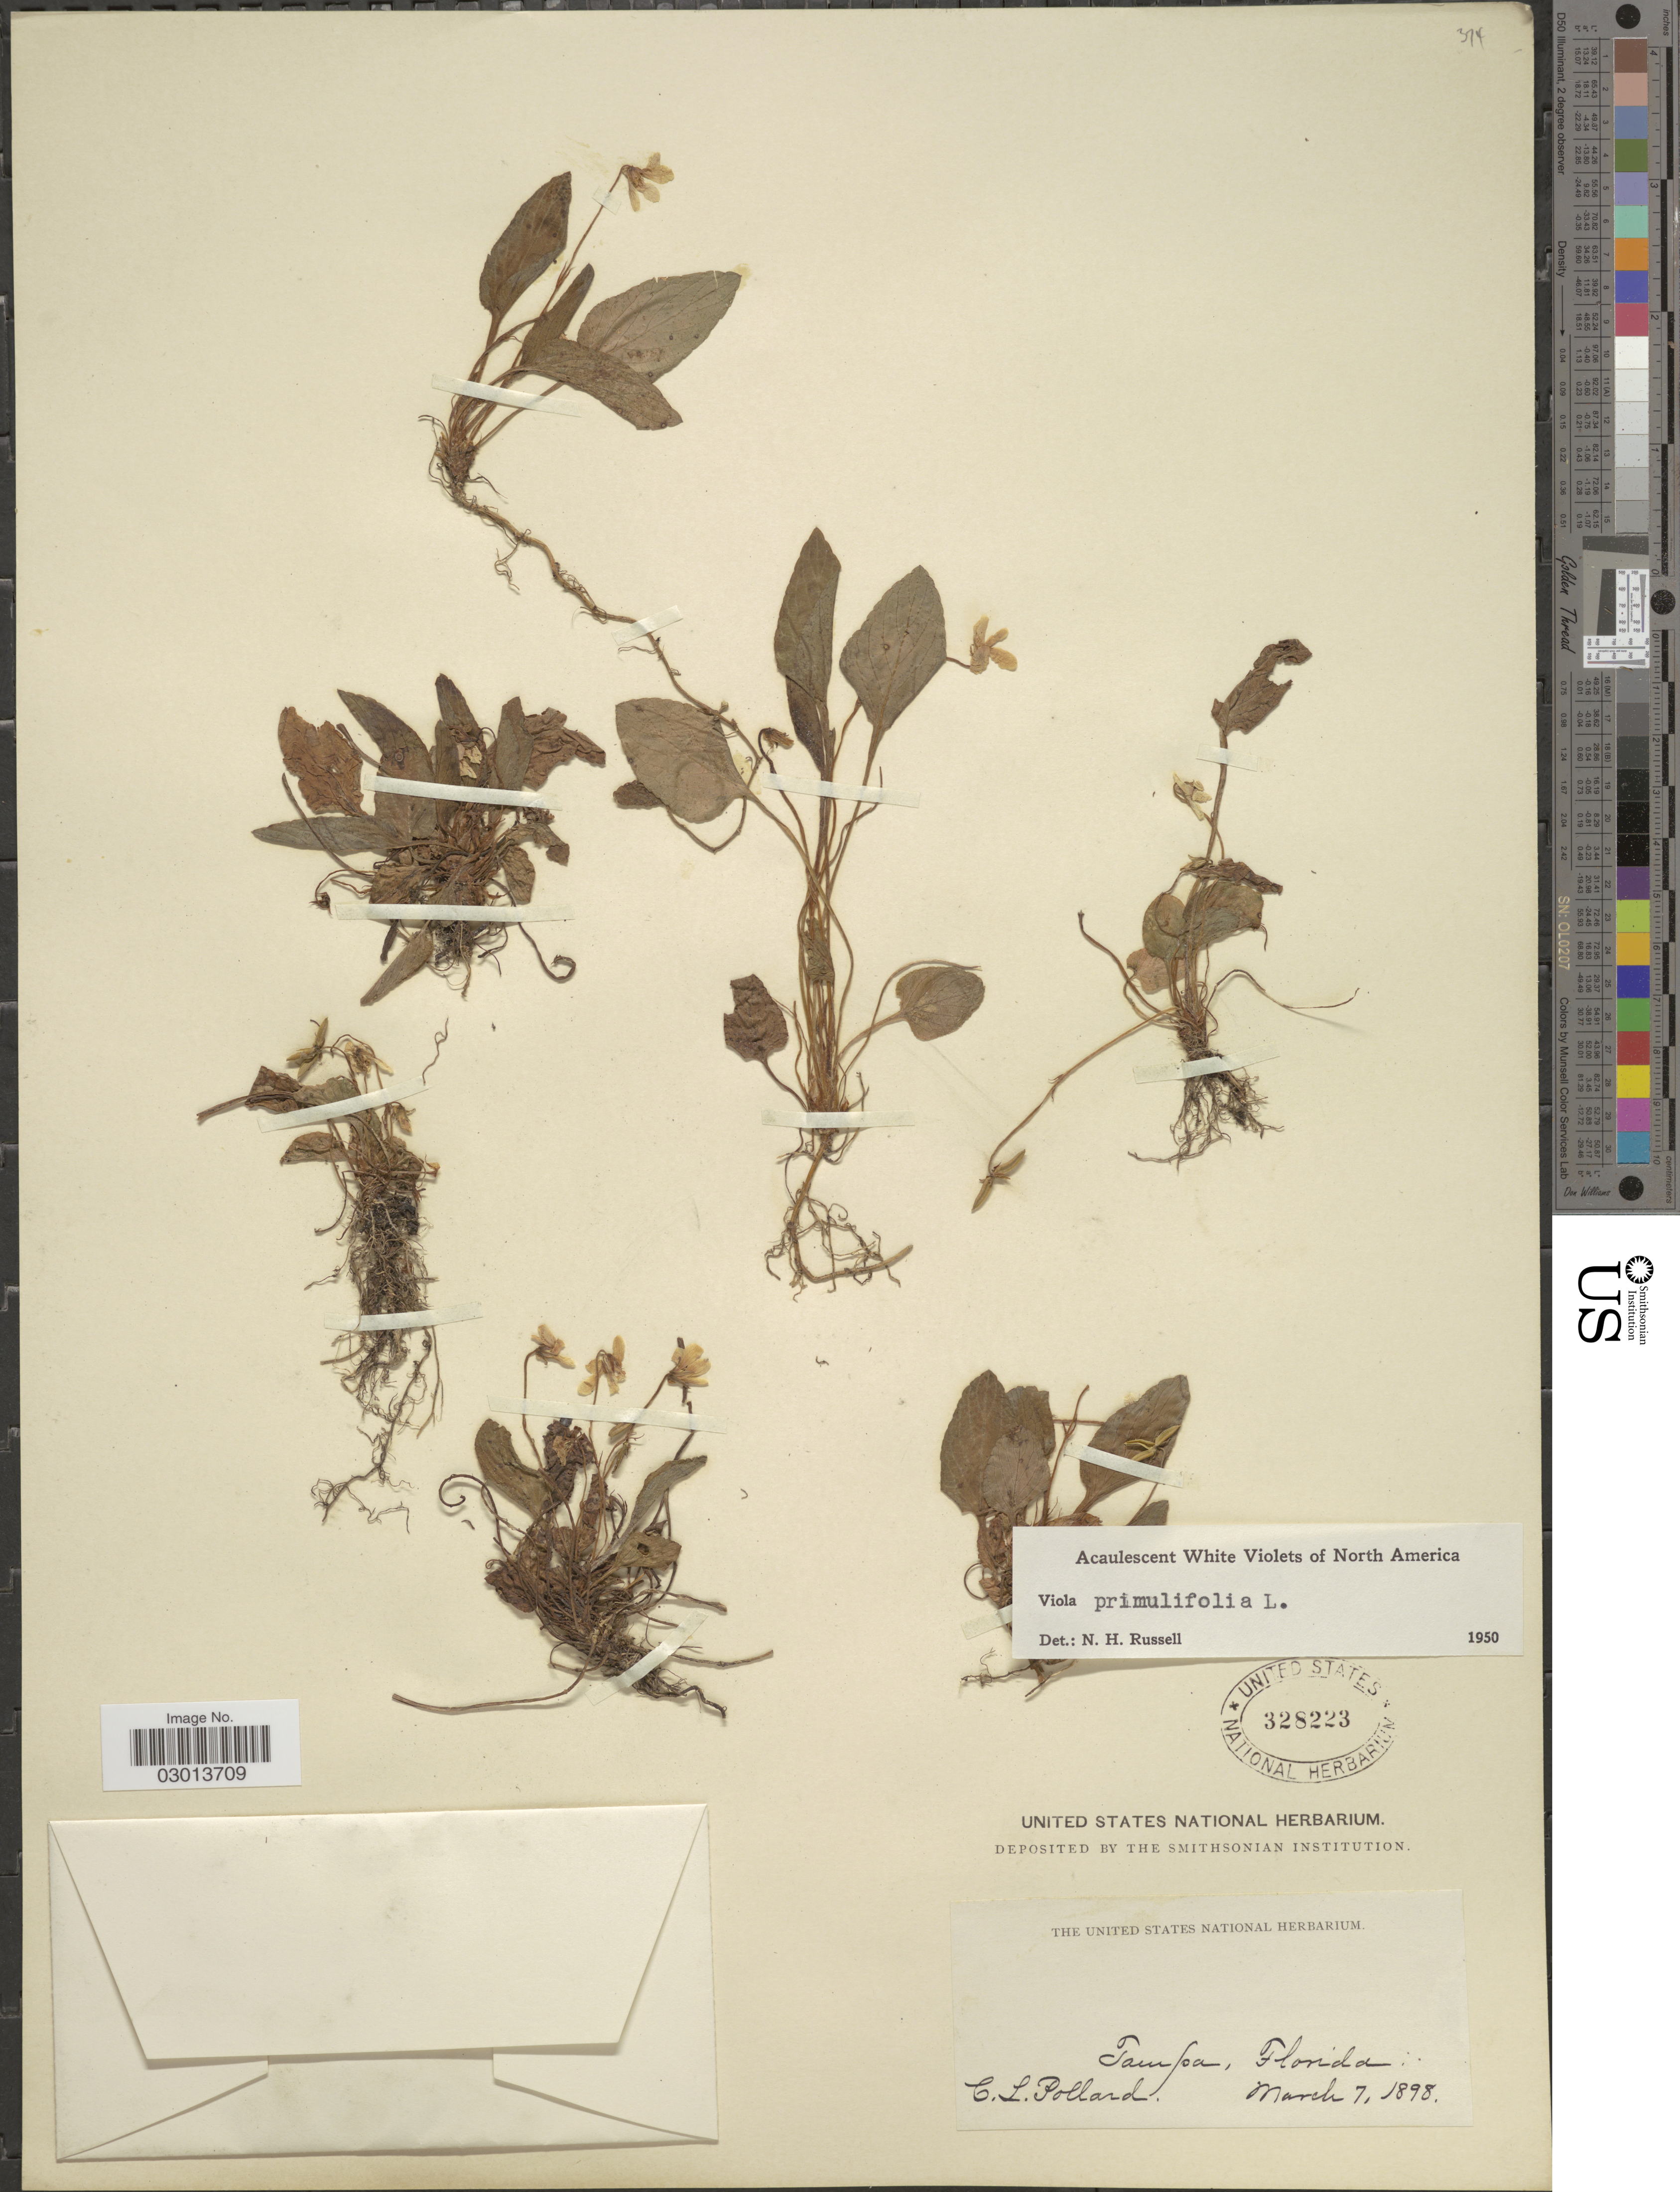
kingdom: Plantae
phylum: Tracheophyta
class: Magnoliopsida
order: Malpighiales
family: Violaceae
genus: Viola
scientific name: Viola primulifolia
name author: L.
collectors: C. L. Pollard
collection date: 1898-03-07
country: United States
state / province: Florida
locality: Tampa.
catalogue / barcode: US 328223